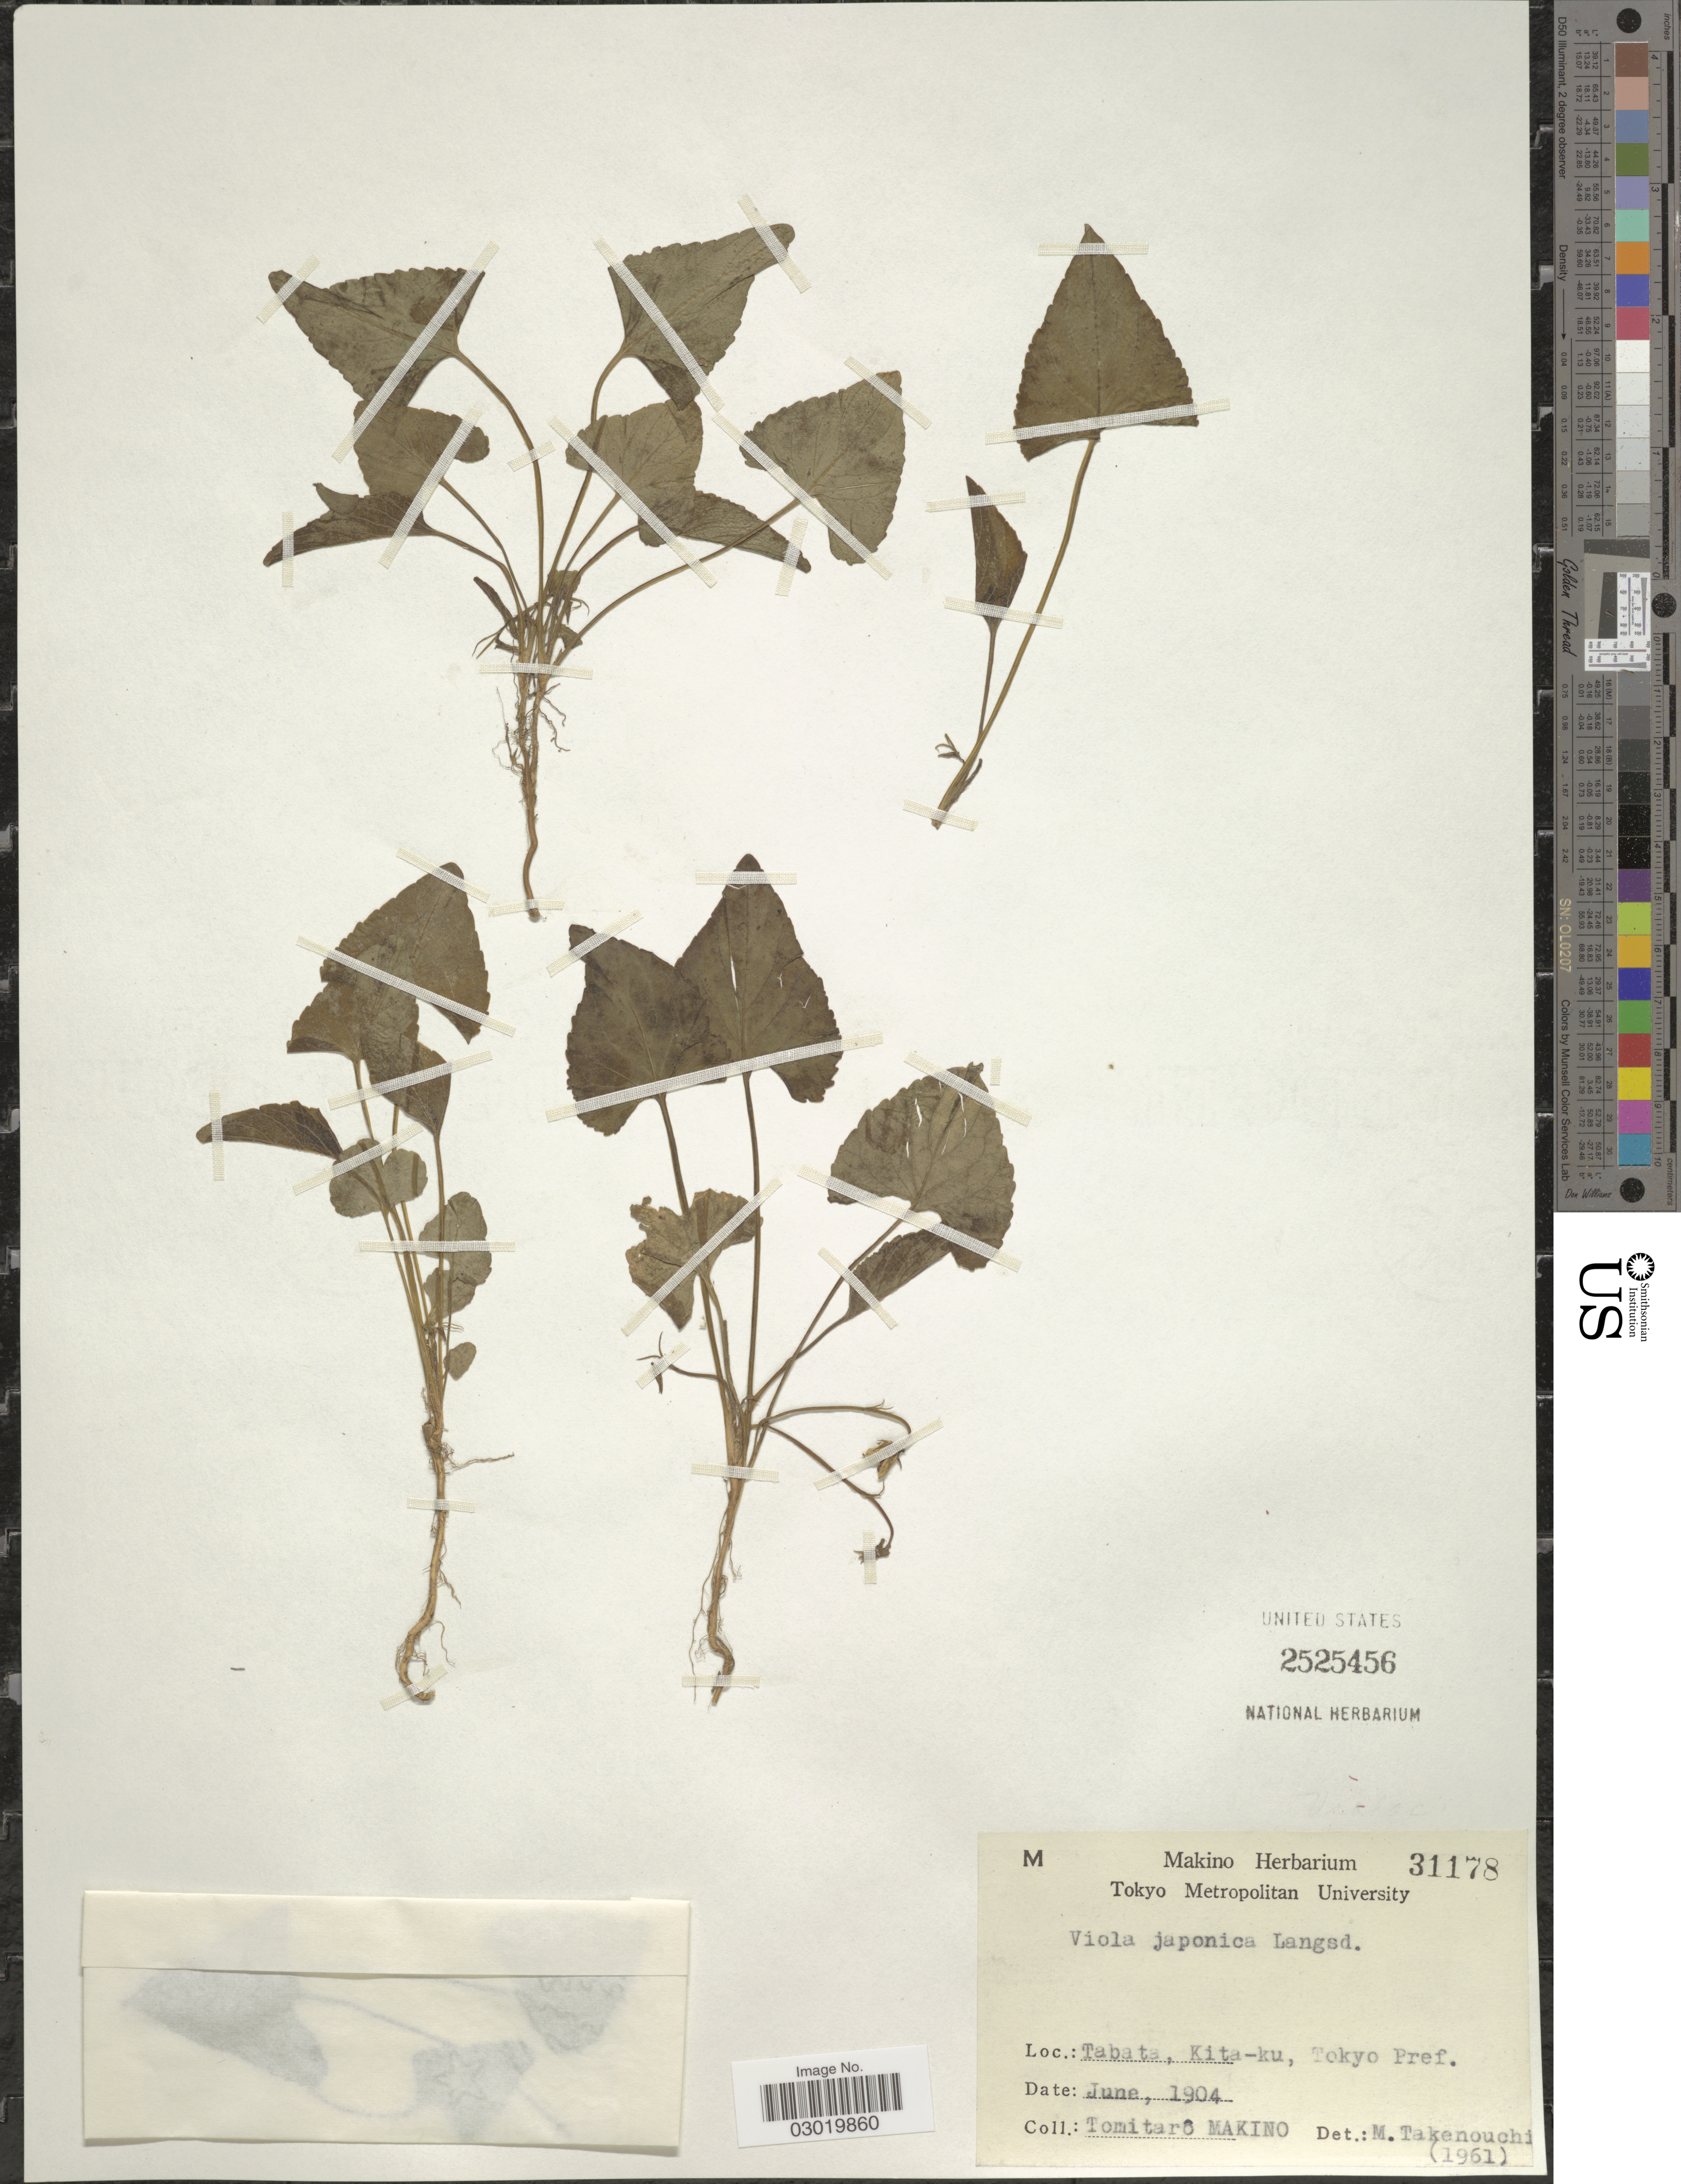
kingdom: Plantae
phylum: Tracheophyta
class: Magnoliopsida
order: Malpighiales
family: Violaceae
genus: Viola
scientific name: Viola japonica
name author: Langsd. ex DC.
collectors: T. Makino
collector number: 31178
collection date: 1904-06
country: Japan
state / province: Tokyo, Federal City of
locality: Tabata, Kita-ku, Tokyo Pref.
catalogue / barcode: US 2525456